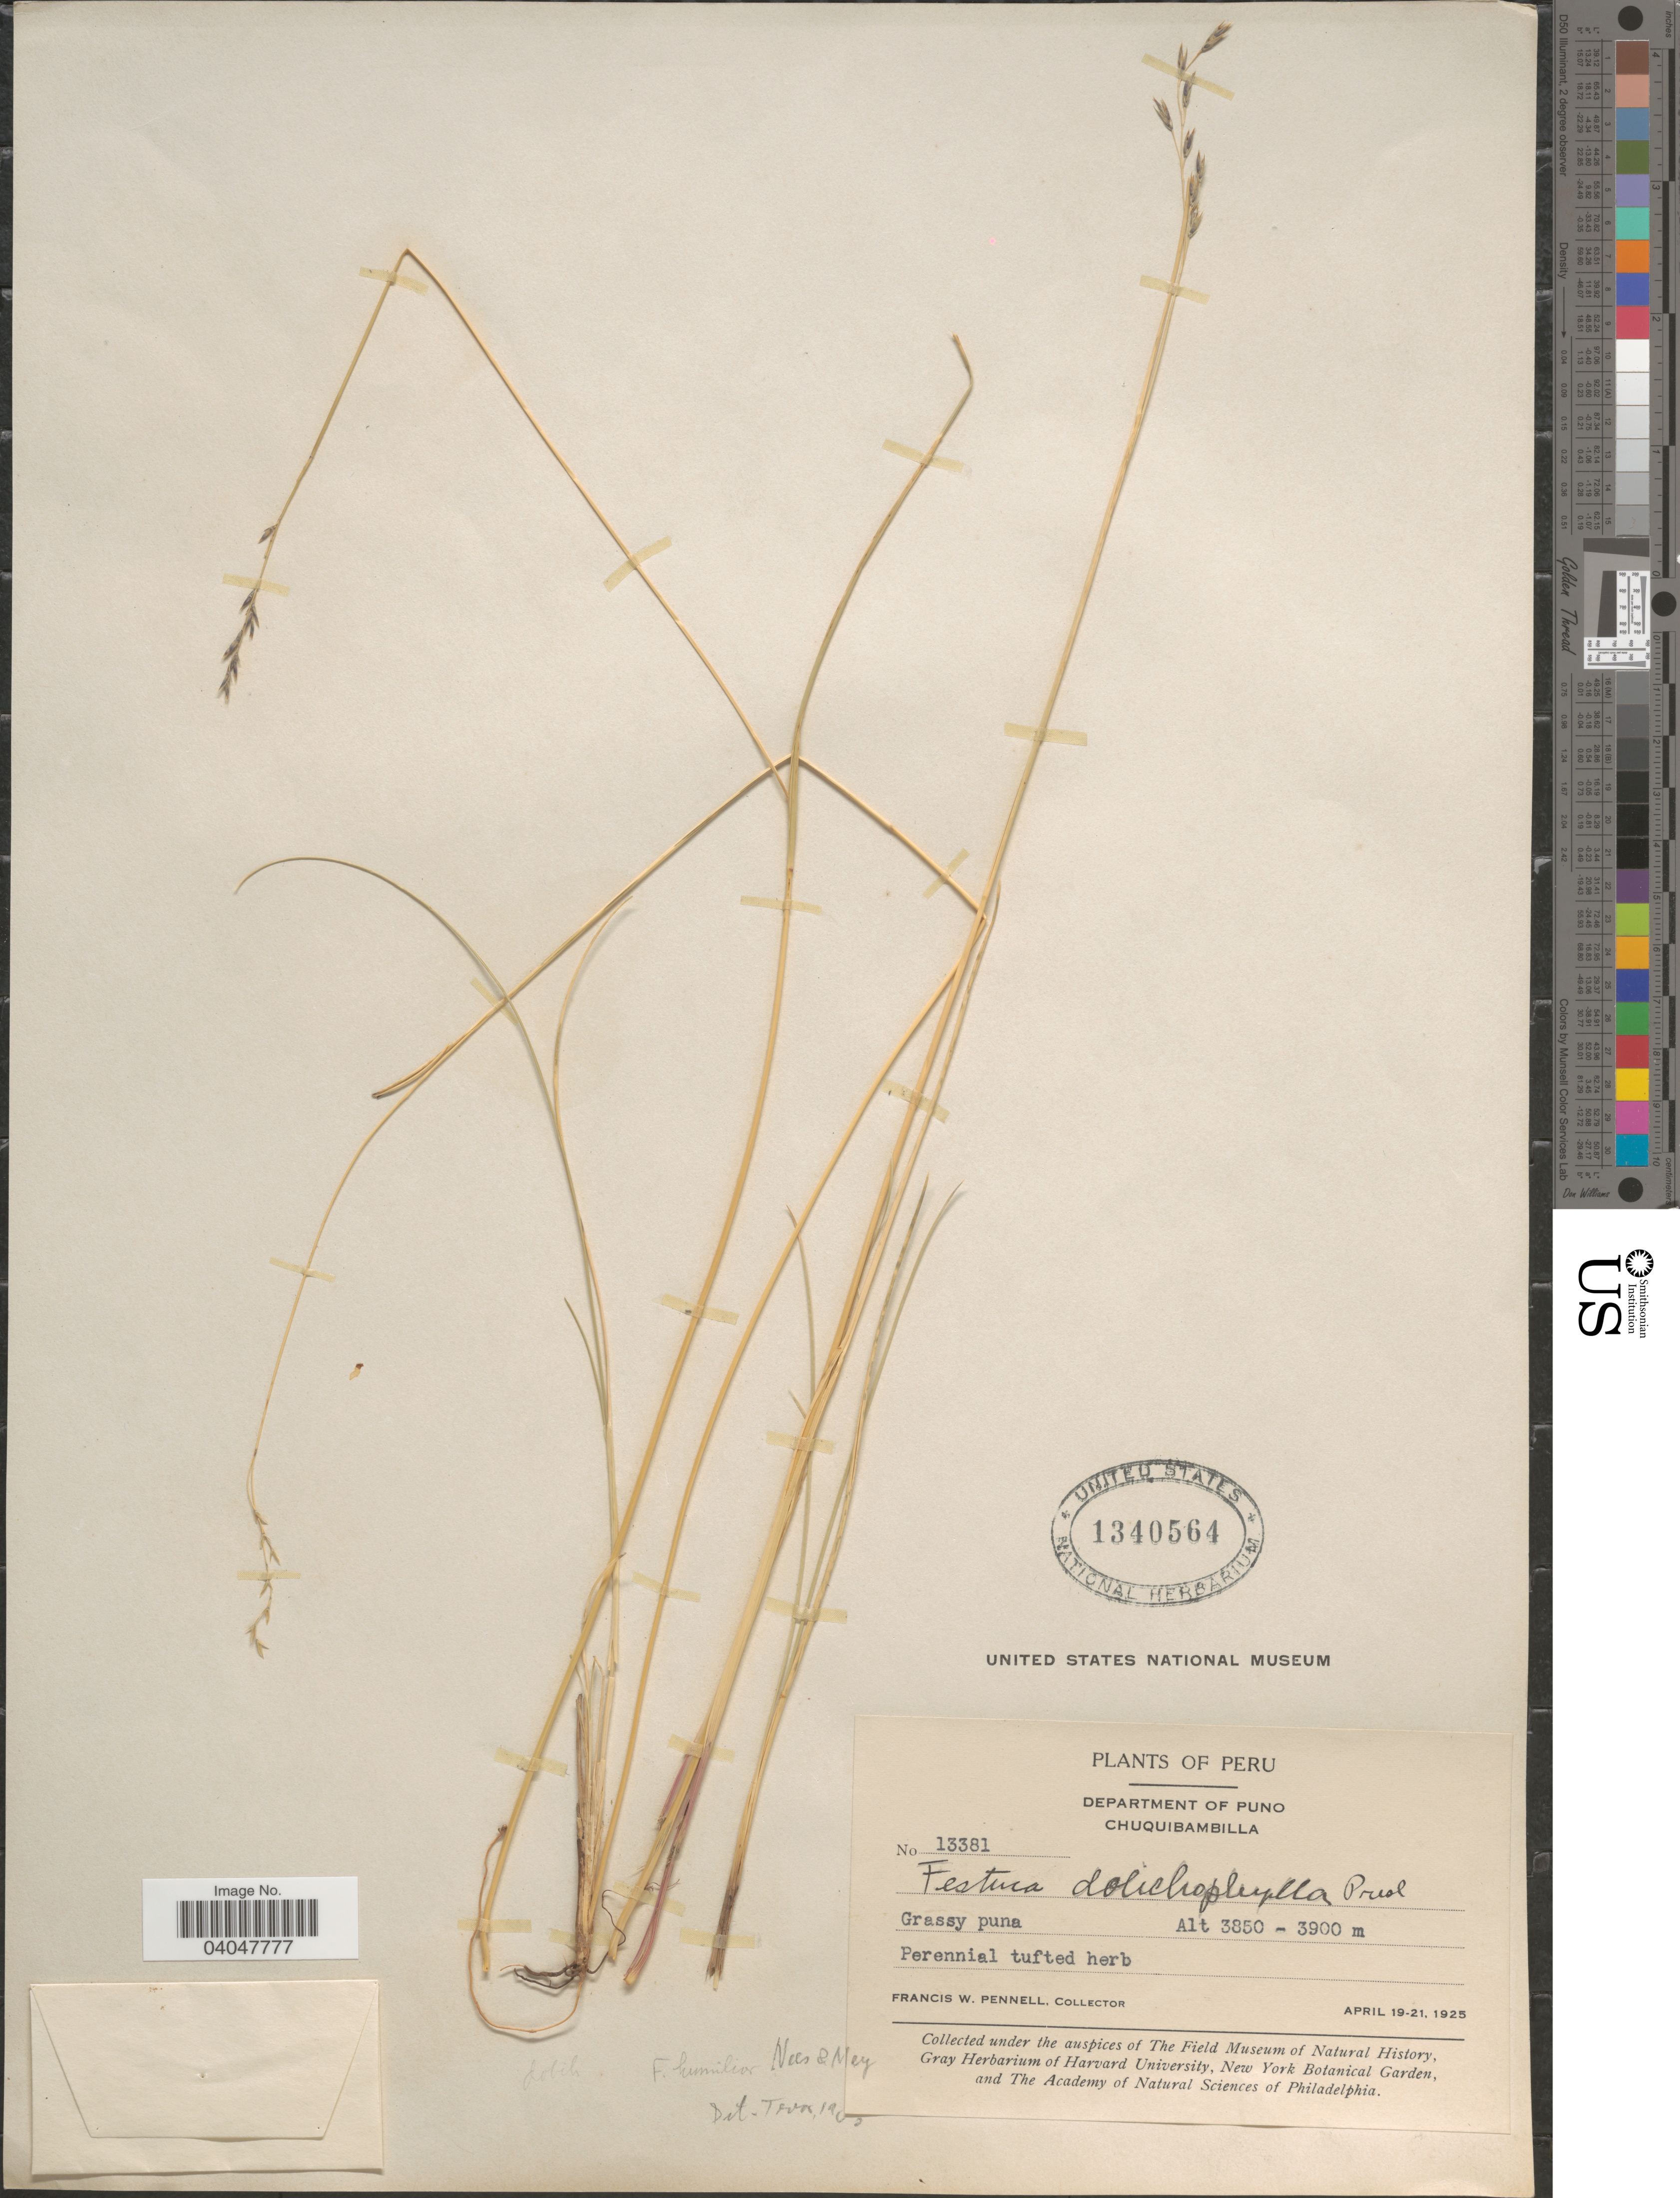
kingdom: Plantae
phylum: Tracheophyta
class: Liliopsida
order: Poales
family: Poaceae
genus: Festuca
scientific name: Festuca humilior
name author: Nees & Meyen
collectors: F. W. Pennell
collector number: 13381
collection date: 1925-04-19/1925-04-21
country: Peru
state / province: Puno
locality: Department of Puno. Chuquibambilla.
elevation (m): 3850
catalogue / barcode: US 1340564